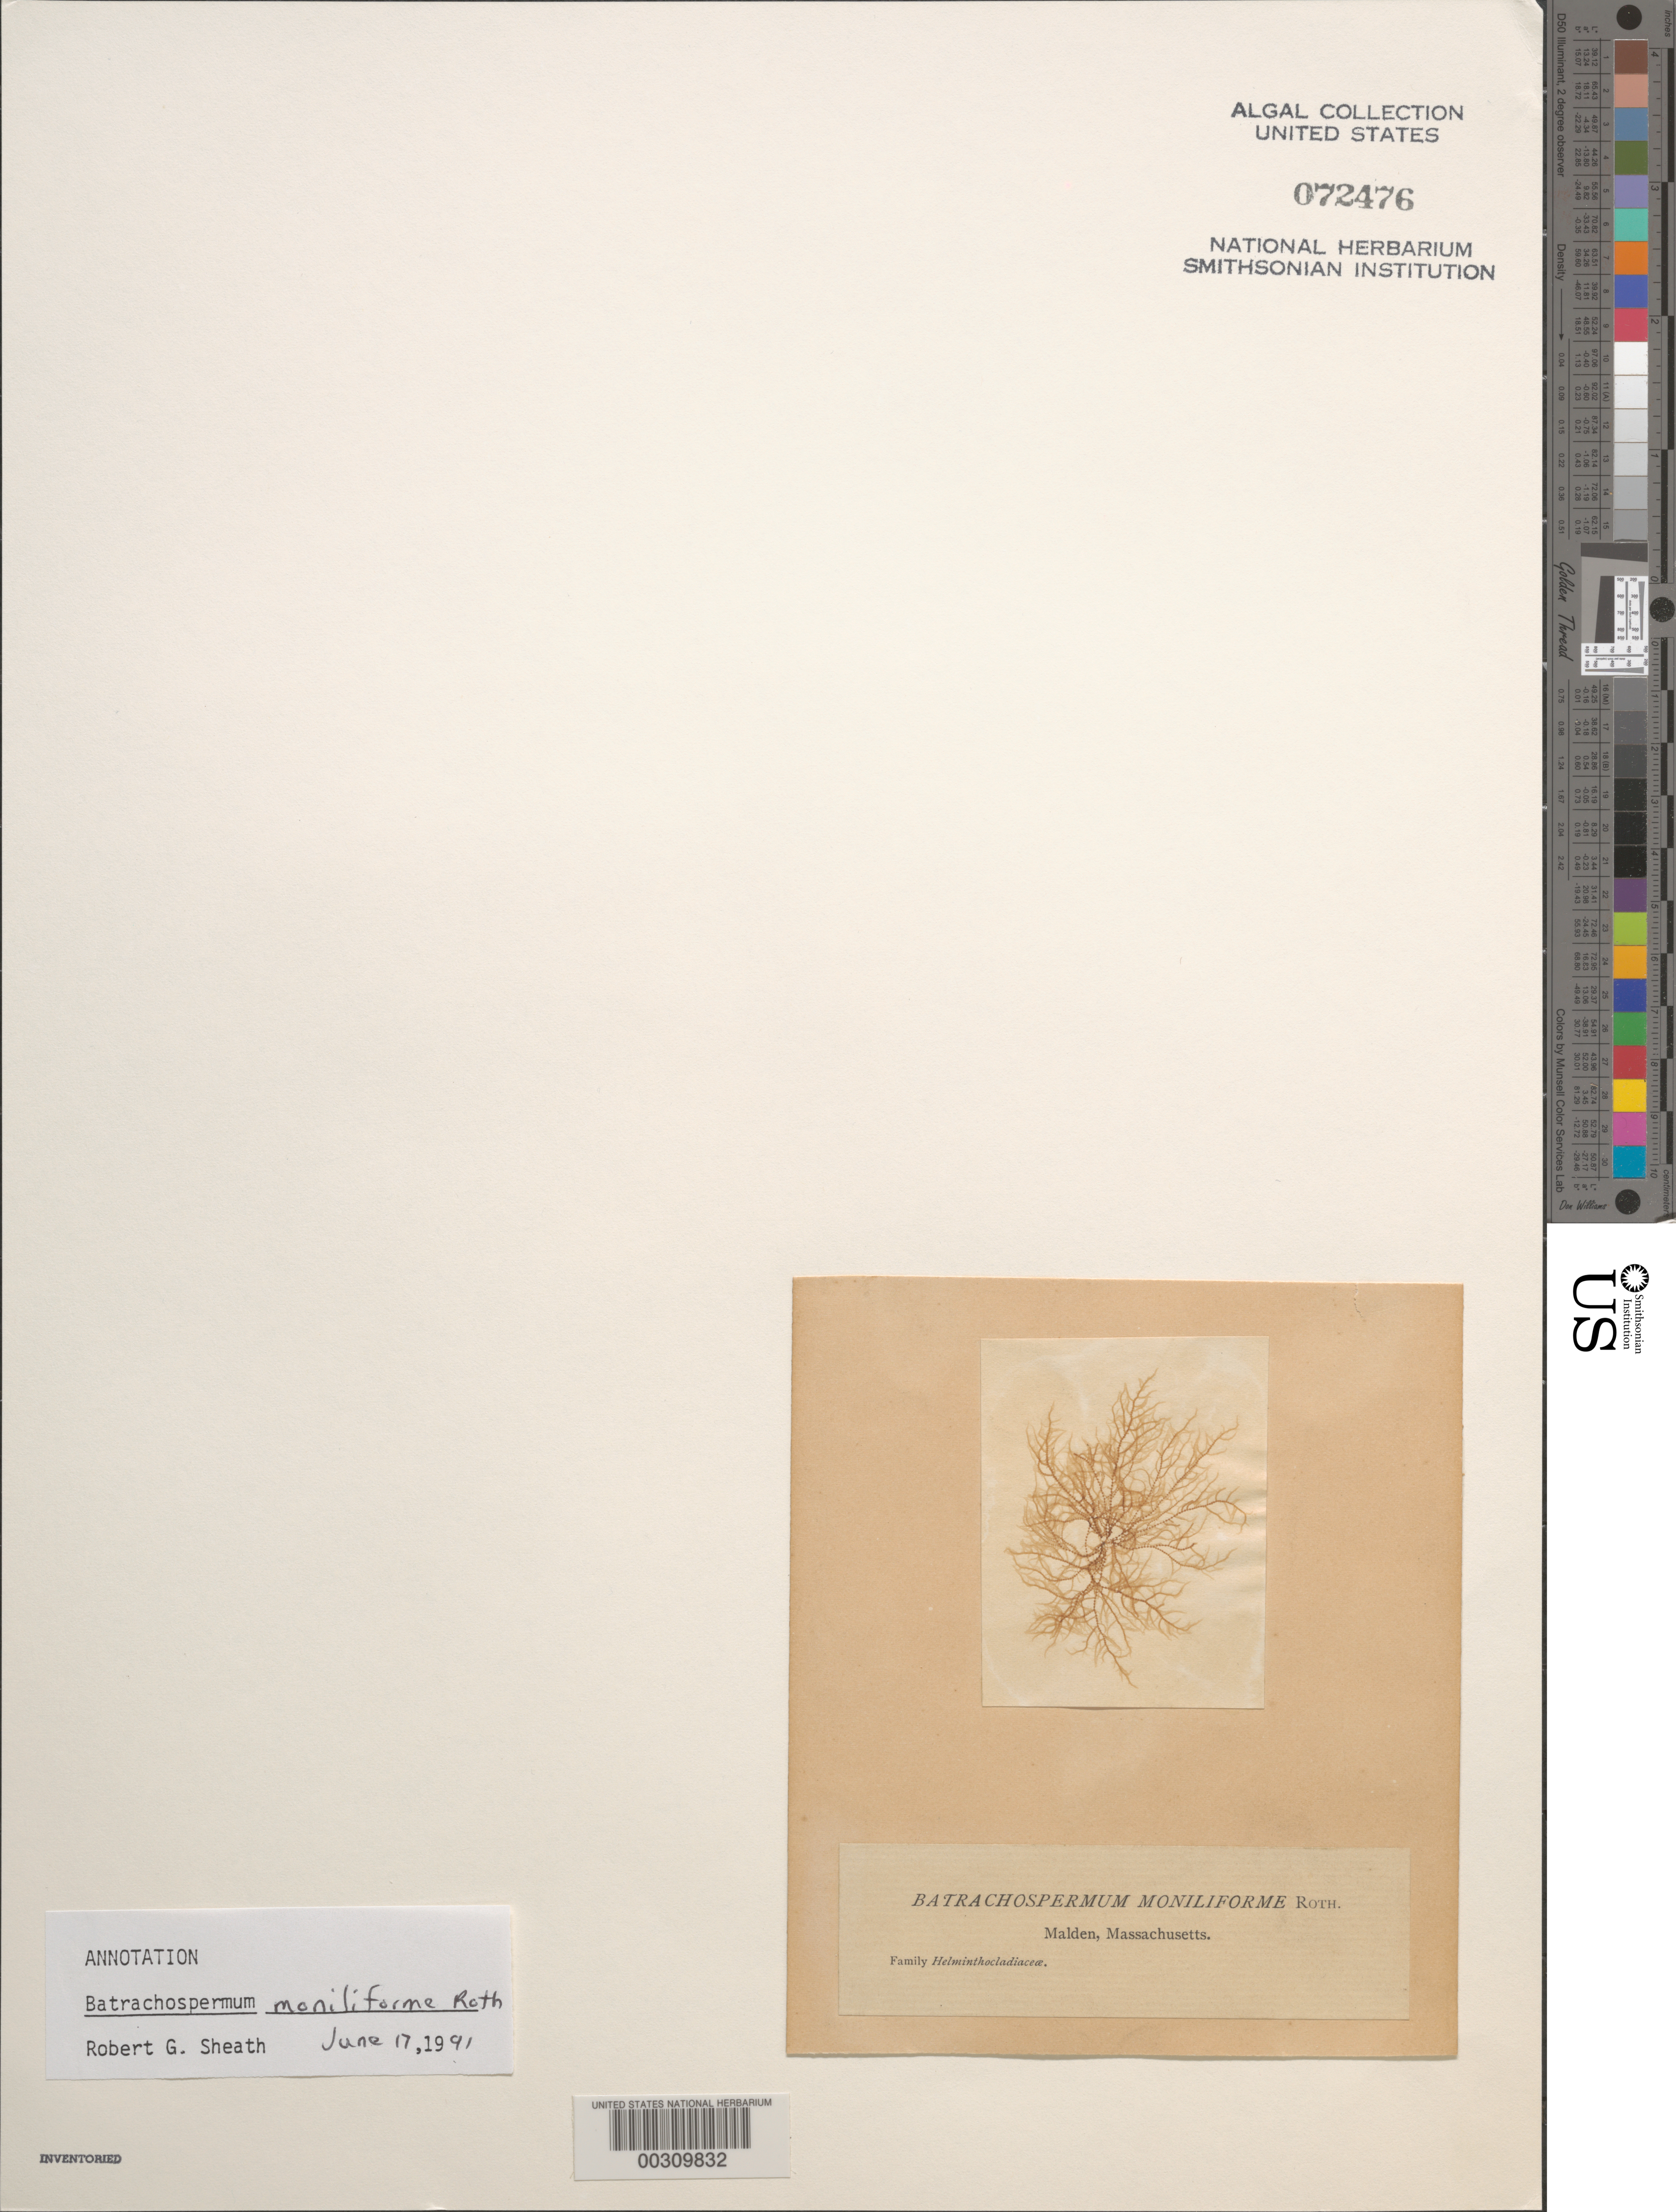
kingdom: Plantae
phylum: Rhodophyta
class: Florideophyceae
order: Batrachospermales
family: Batrachospermaceae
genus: Batrachospermum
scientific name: Batrachospermum gelatinosum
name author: (L.) DC.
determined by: Algae name updating Project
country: United States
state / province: Massachusetts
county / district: Middlesex County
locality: Malden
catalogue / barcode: US 72476